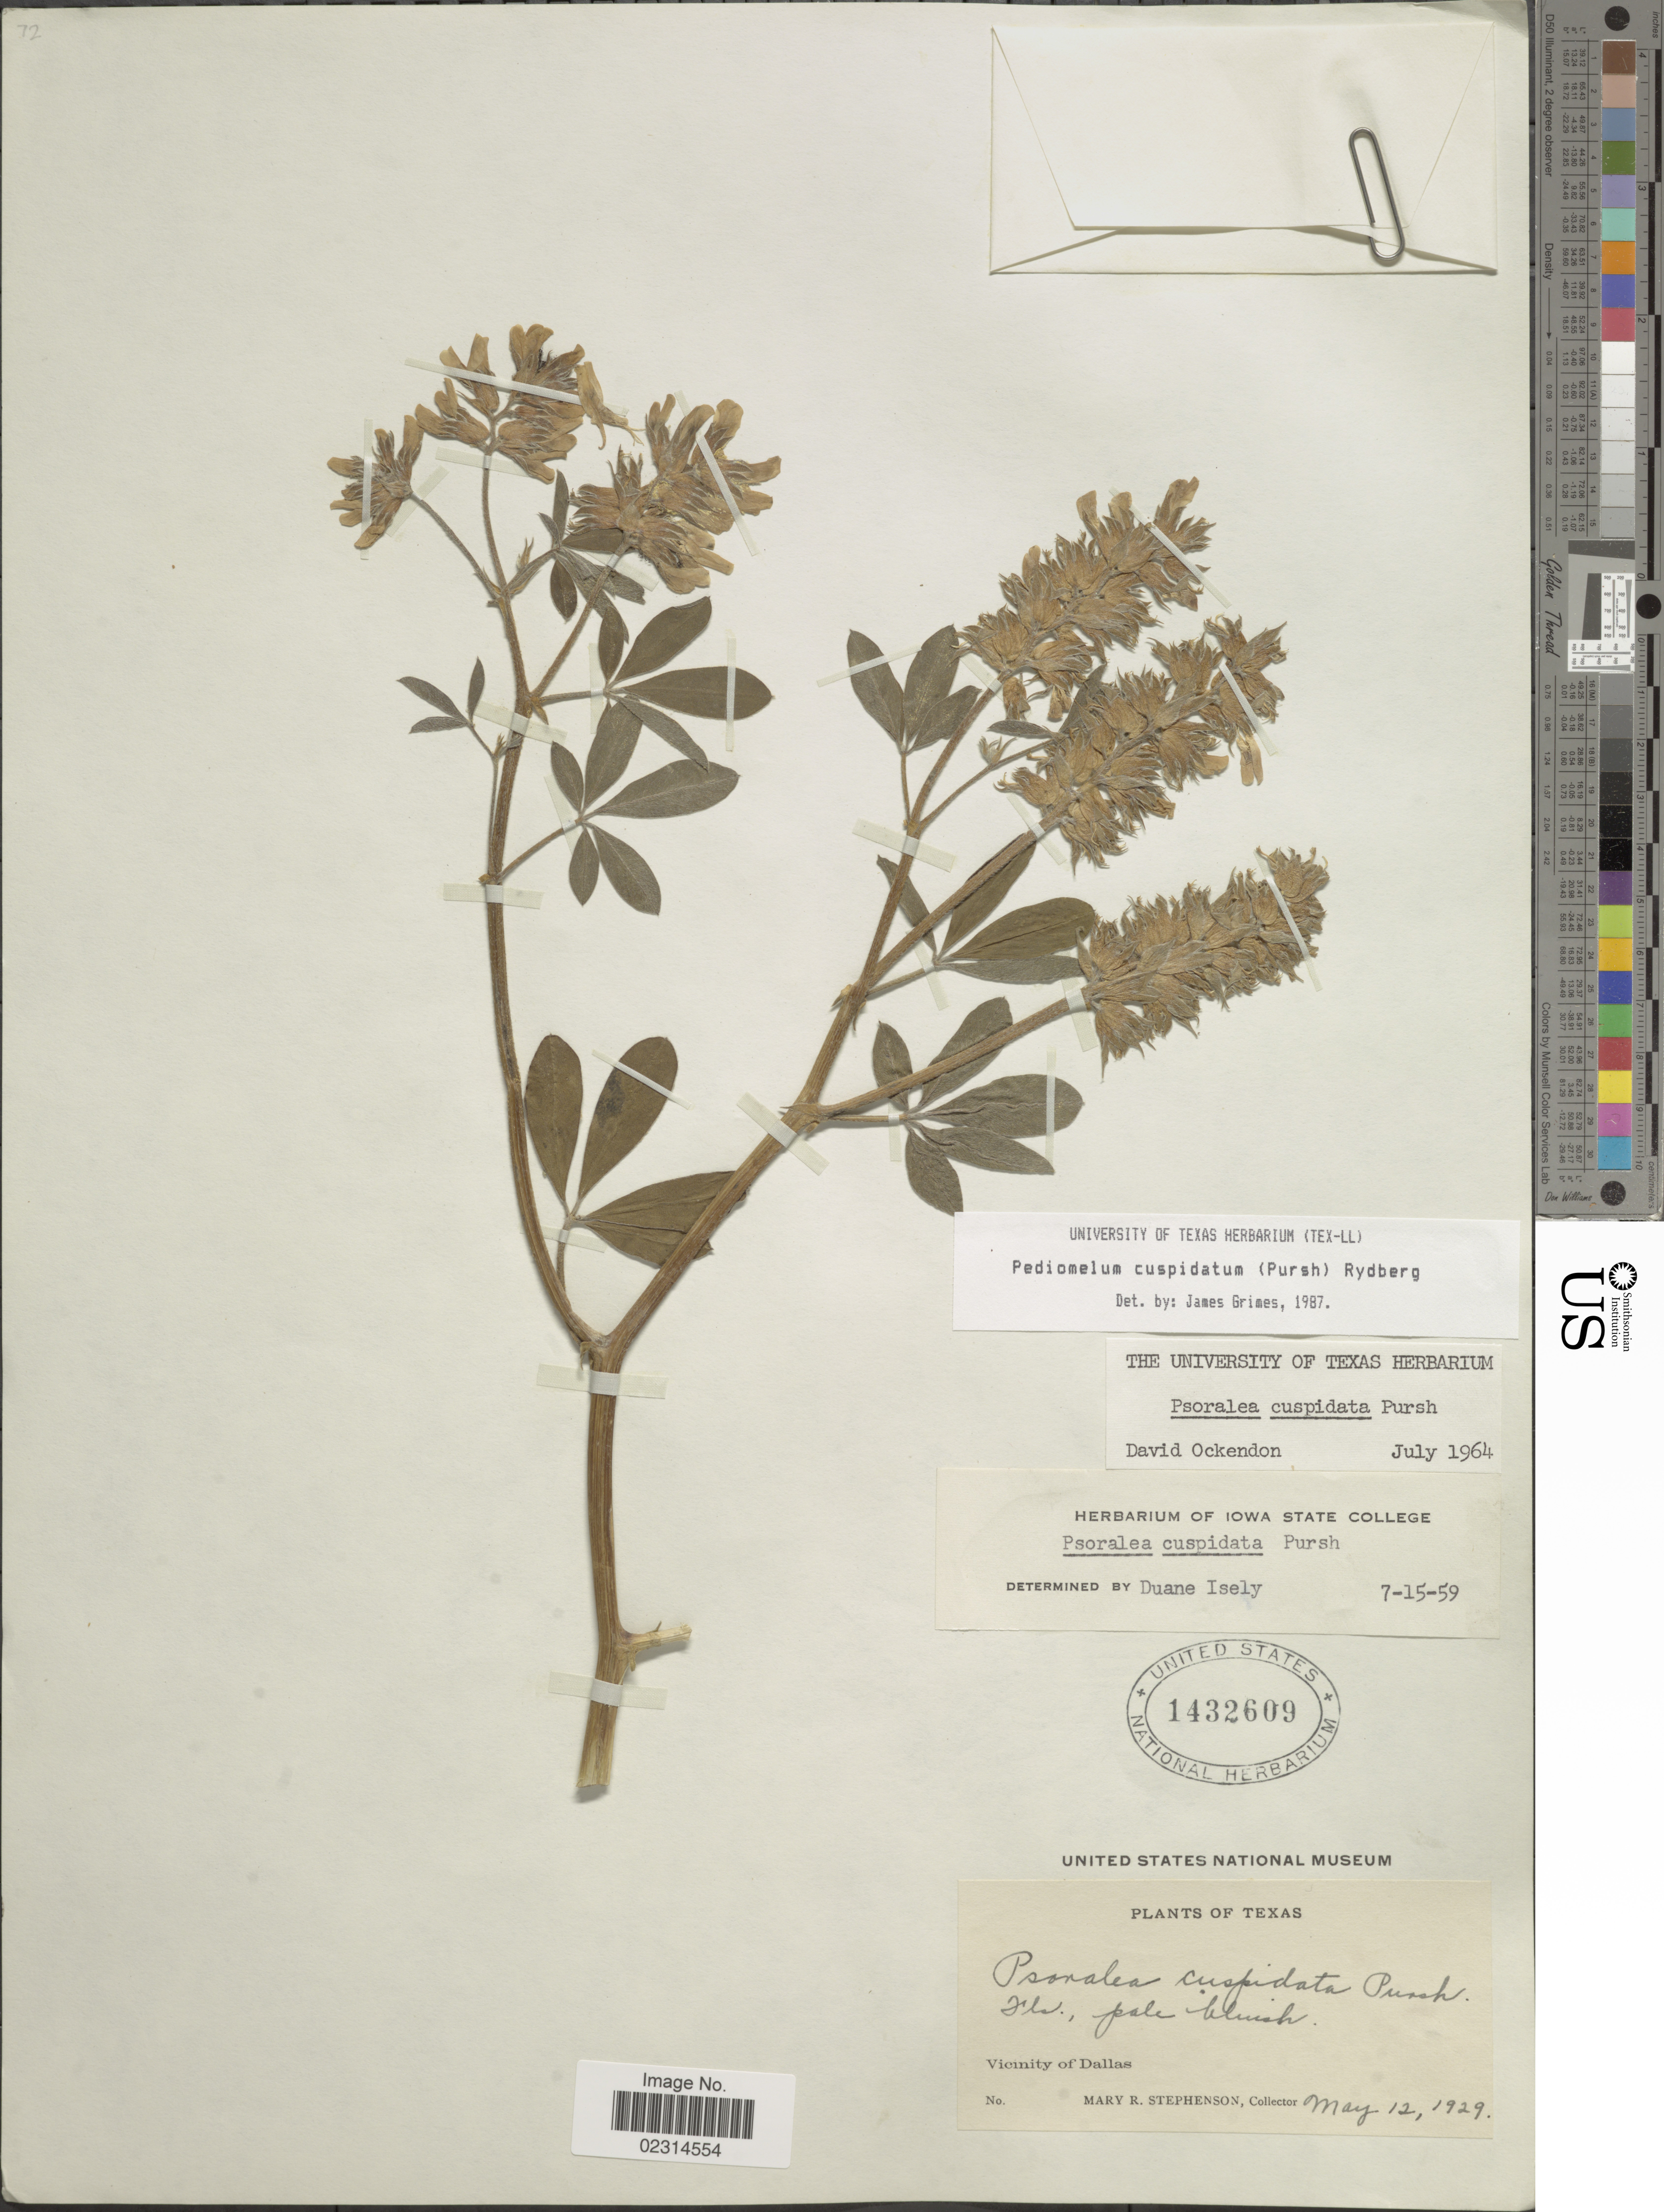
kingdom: Plantae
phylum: Tracheophyta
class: Magnoliopsida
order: Fabales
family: Fabaceae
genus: Pediomelum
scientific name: Pediomelum cuspidatum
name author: (Pursh) Rydb.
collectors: M. Stephenson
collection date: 1929-05-12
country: United States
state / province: Texas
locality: Vicinity of Dallas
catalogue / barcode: US 1432609